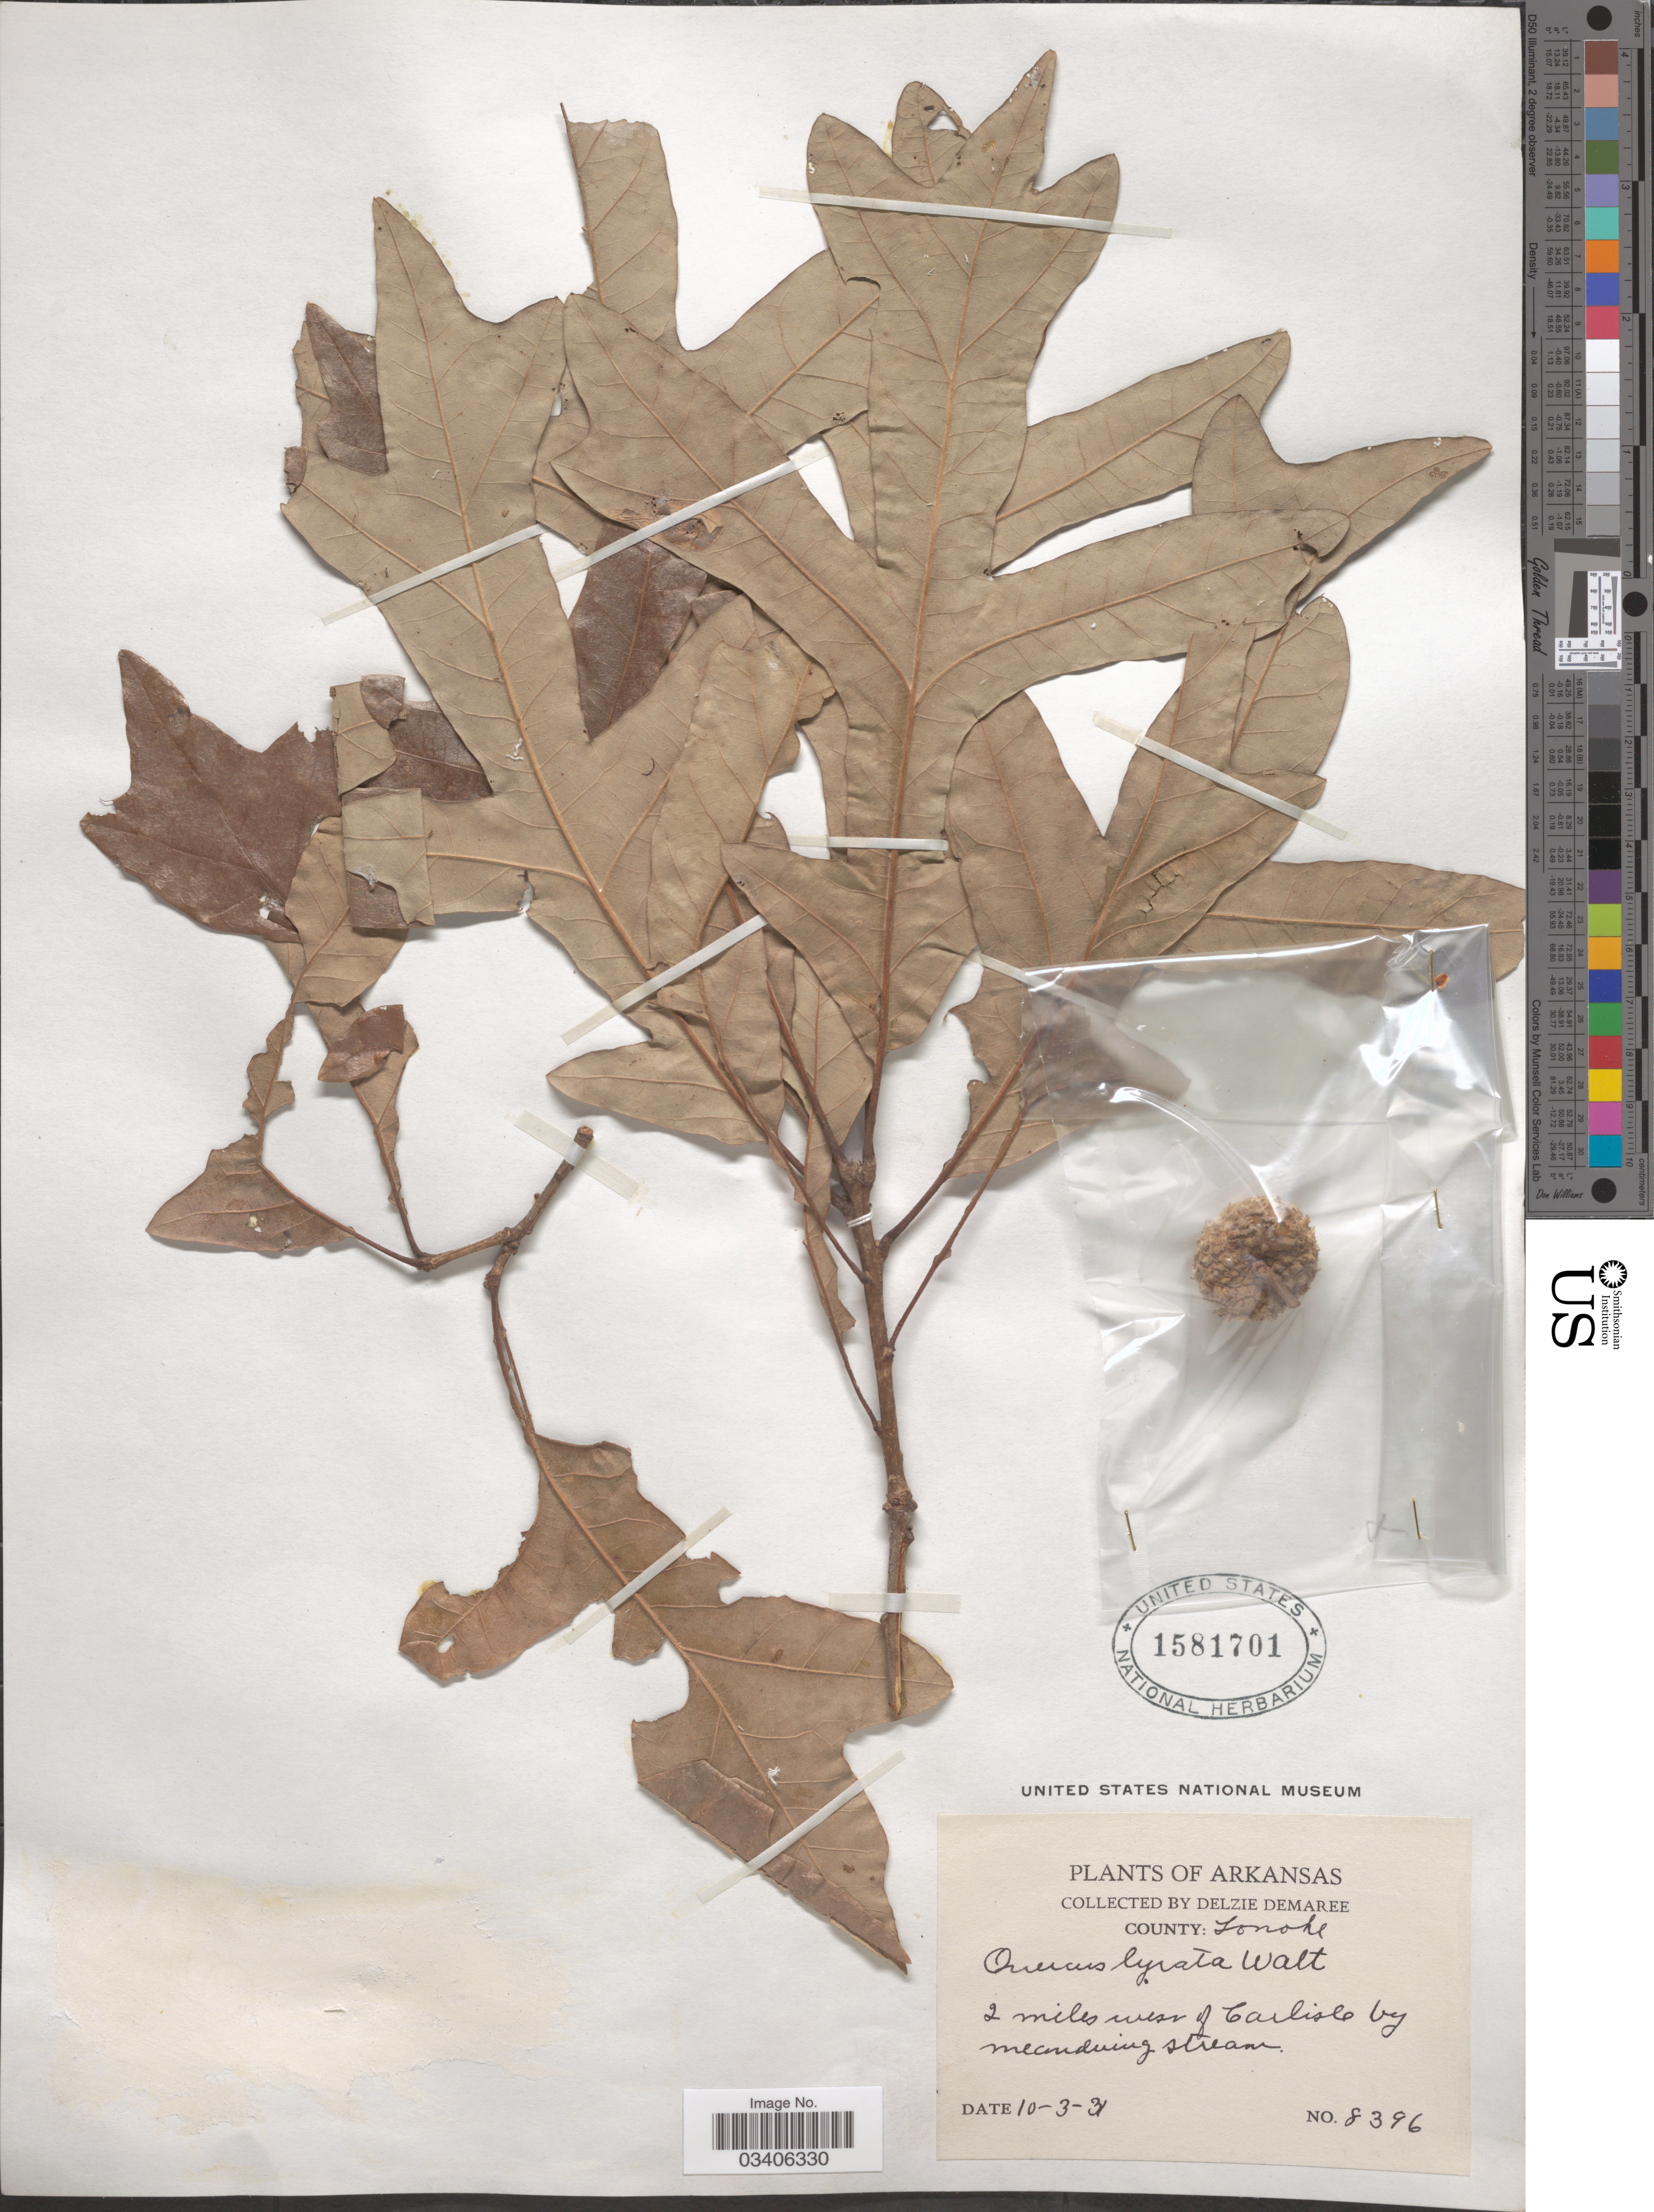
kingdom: Plantae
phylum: Tracheophyta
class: Magnoliopsida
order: Fagales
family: Fagaceae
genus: Quercus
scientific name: Quercus lyrata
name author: Walter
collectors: D. Demaree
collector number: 8396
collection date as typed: Transcribed d/m/y: 3/10/31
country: United States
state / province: Arkansas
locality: County: Lonoke. 2 miles west of Carlisle by meandering stream.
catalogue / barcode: US 1581701